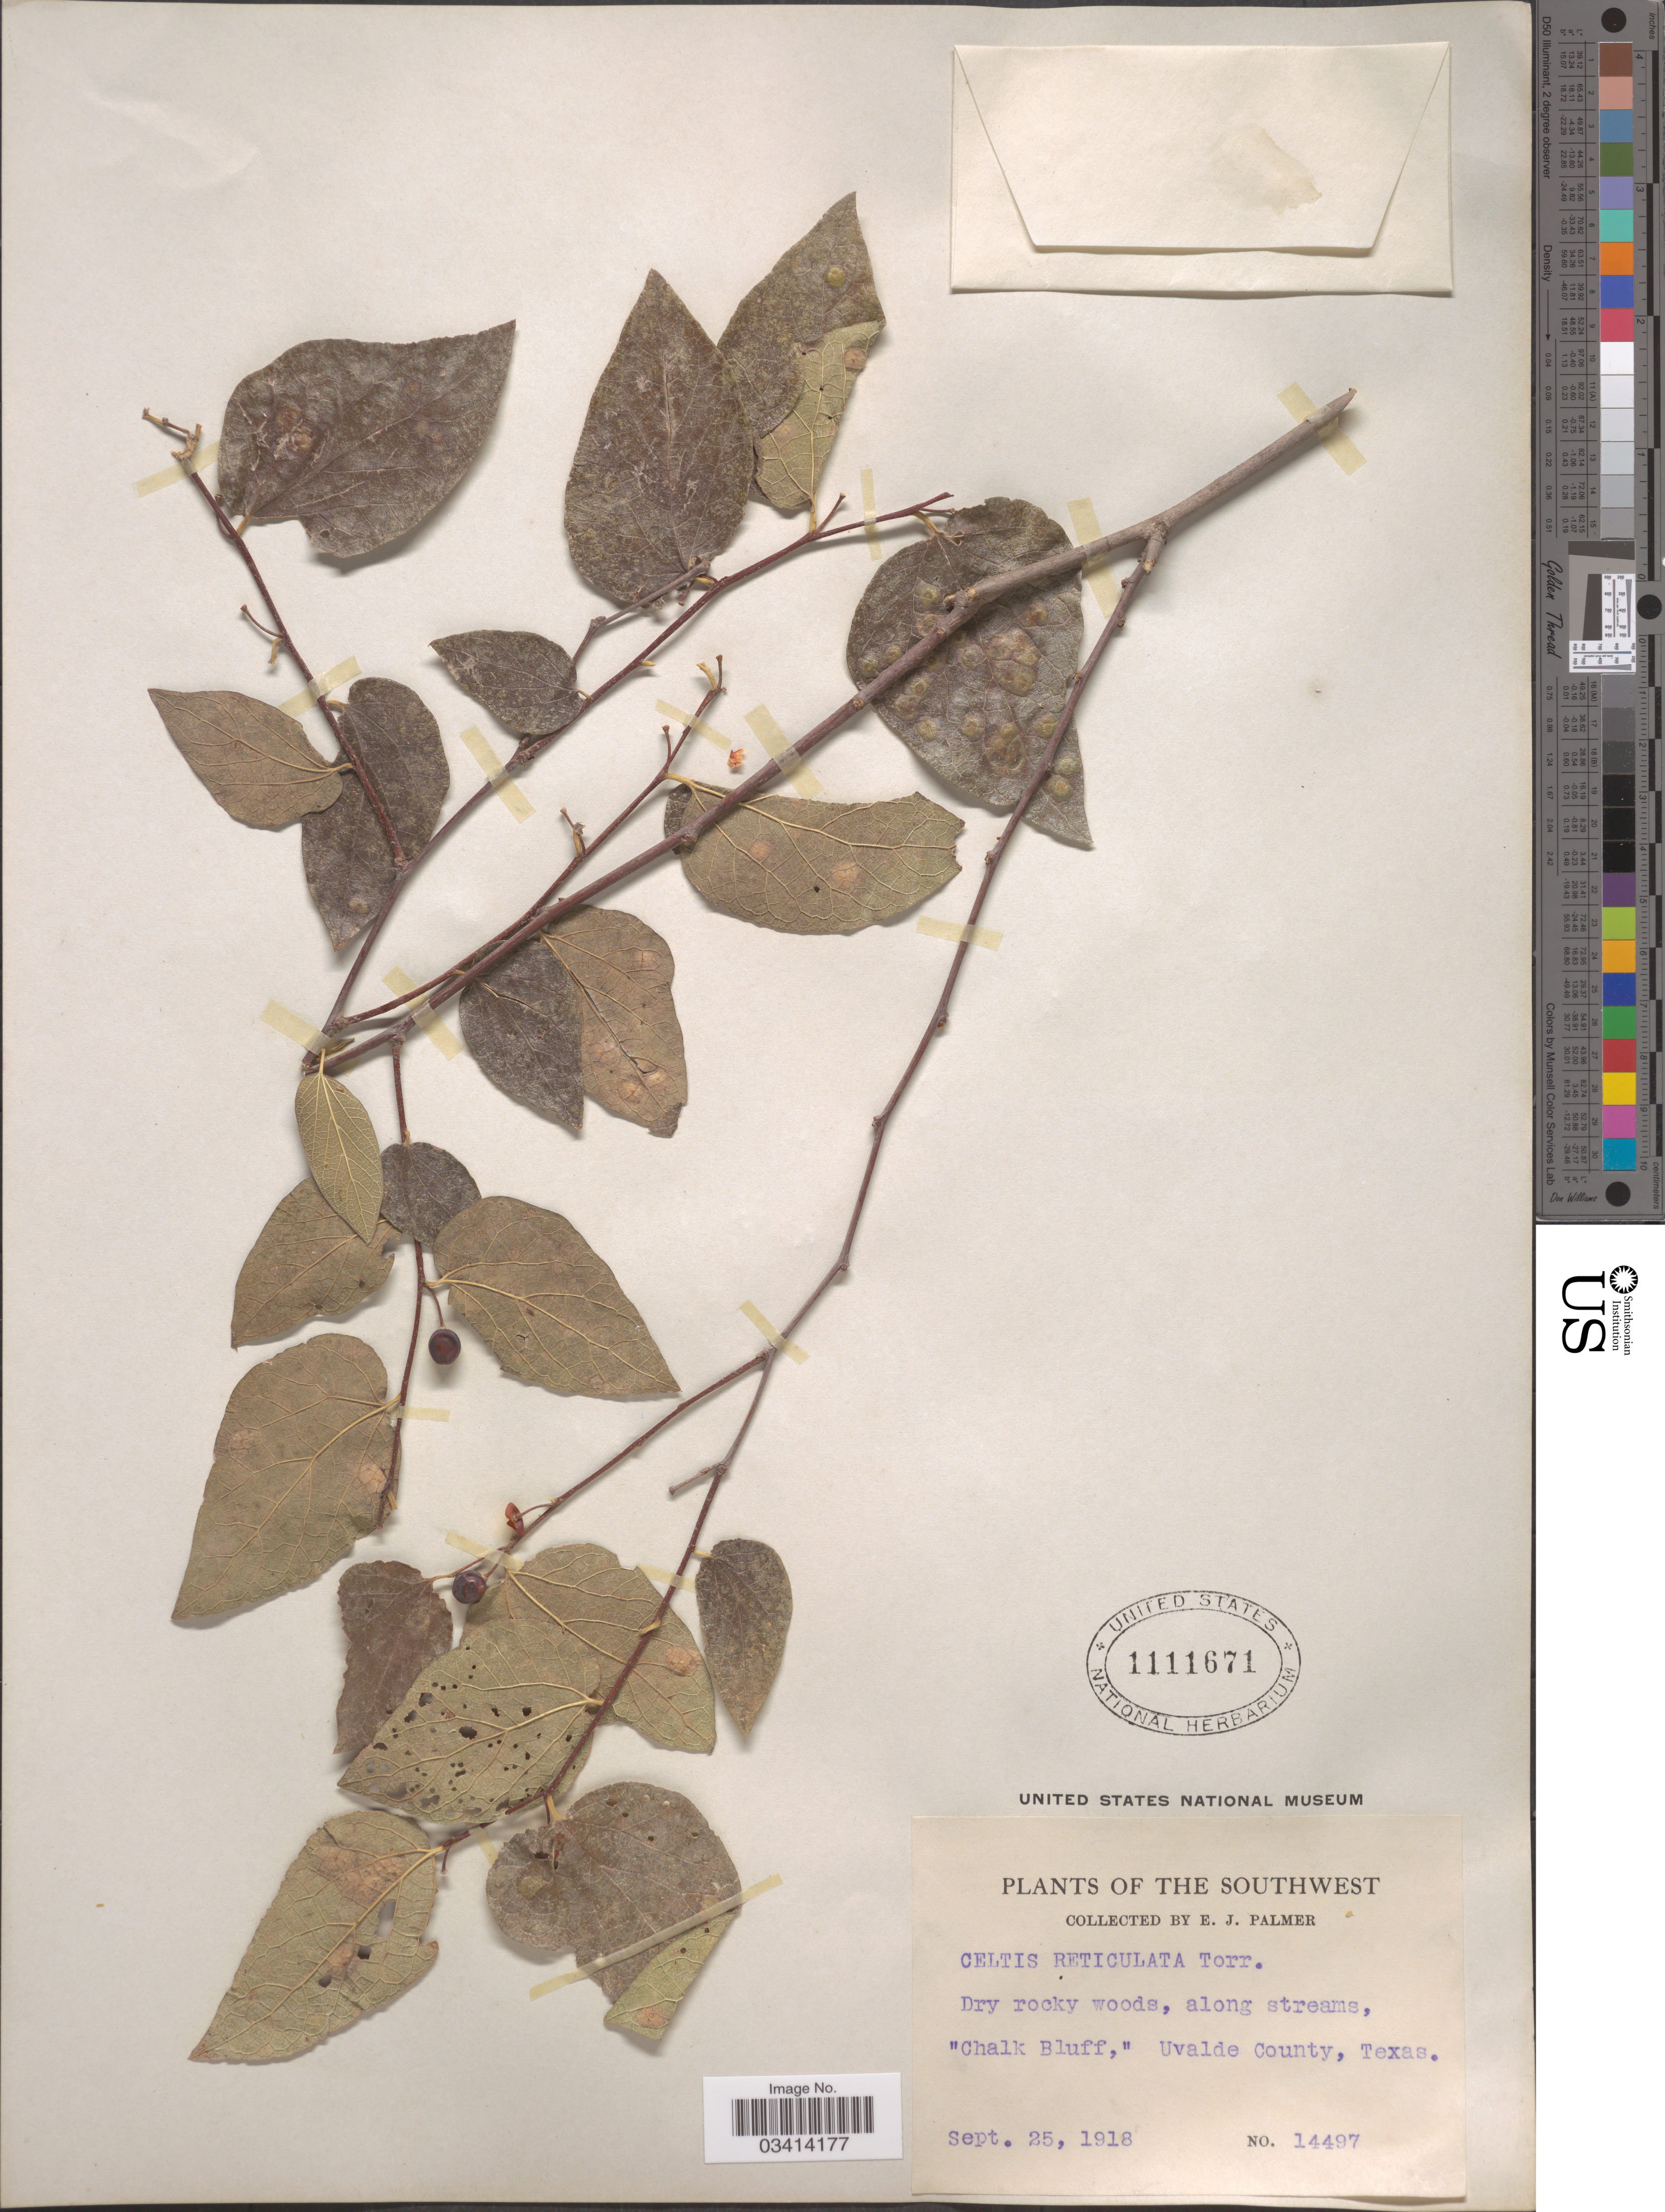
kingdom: Plantae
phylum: Tracheophyta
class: Magnoliopsida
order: Rosales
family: Cannabaceae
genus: Celtis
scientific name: Celtis reticulata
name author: Torr.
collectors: E. J. Palmer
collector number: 14497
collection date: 1918-09-25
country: United States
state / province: Texas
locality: The Southwest. Along streams. "Chalk Bluff", Uvalde County.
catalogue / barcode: US 1111671